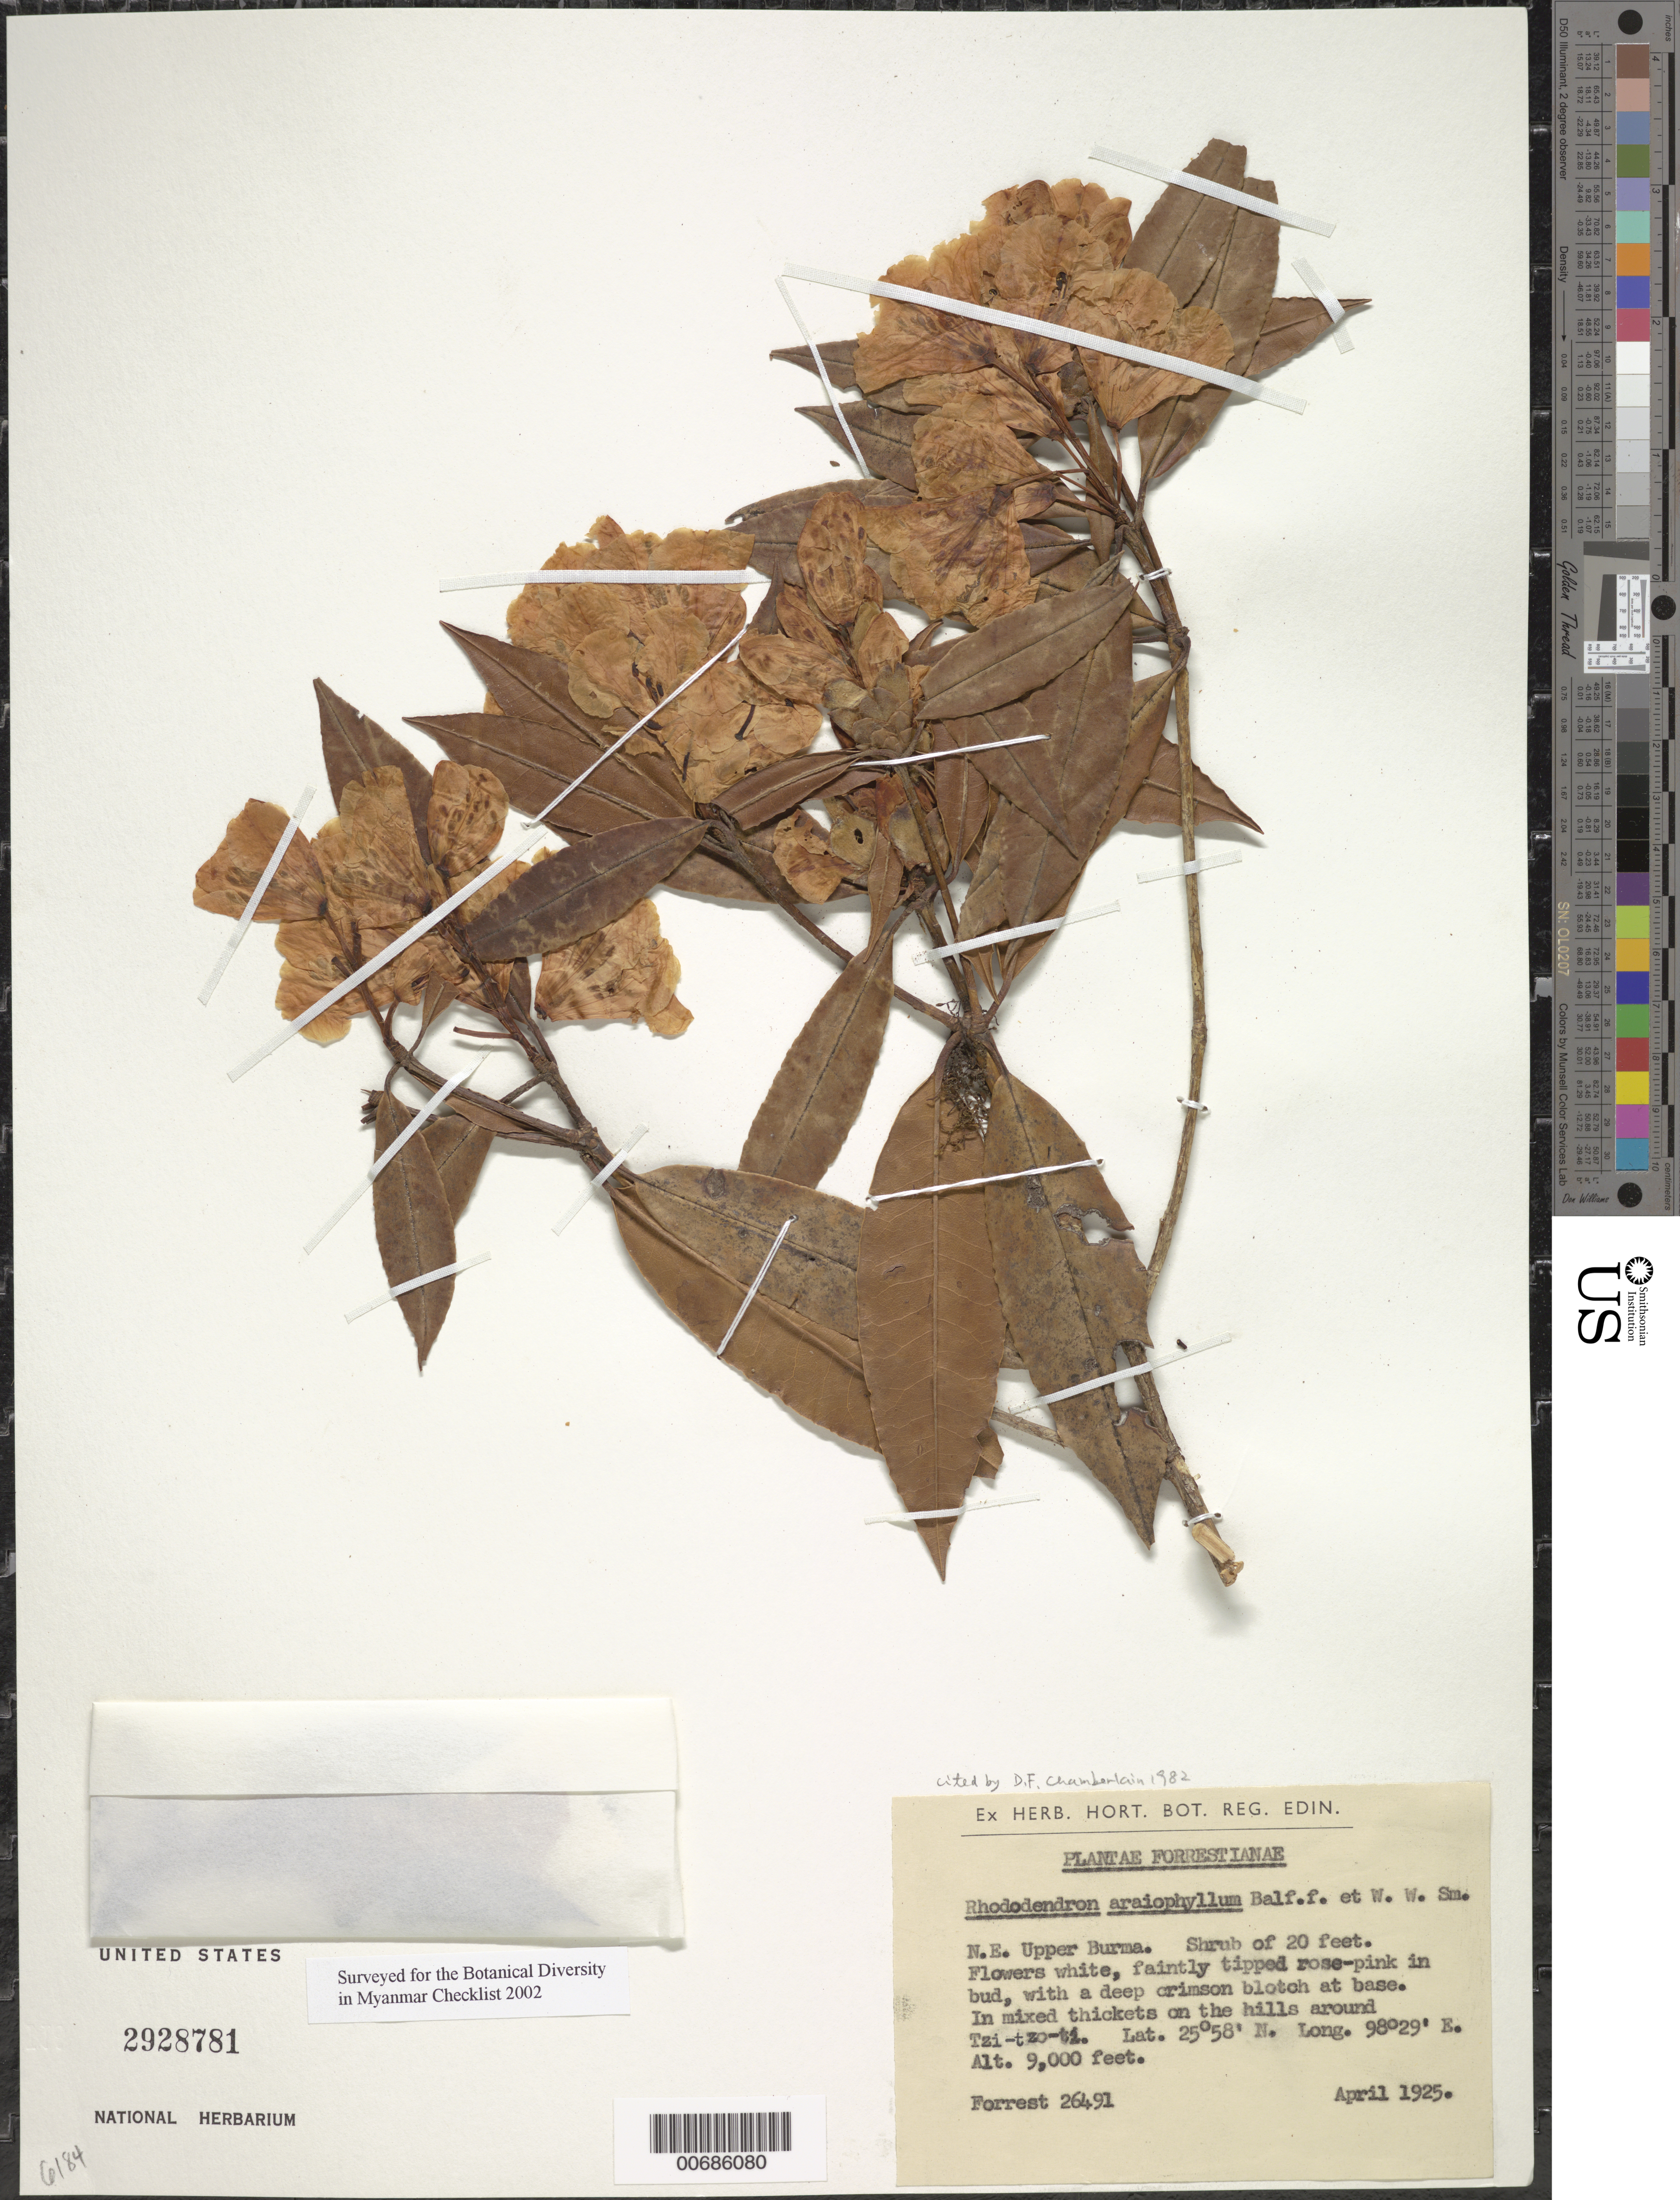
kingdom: Plantae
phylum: Tracheophyta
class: Magnoliopsida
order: Ericales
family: Ericaceae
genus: Rhododendron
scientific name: Rhododendron araiophyllum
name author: Balf. f. & W.W. Sm.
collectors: G. Forrest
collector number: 26491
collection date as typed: Apr 1925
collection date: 1925-04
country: Myanmar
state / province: Kachin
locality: Tzi-tzo-ti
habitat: Mixed thickets on hills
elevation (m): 2743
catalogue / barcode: US 2928781